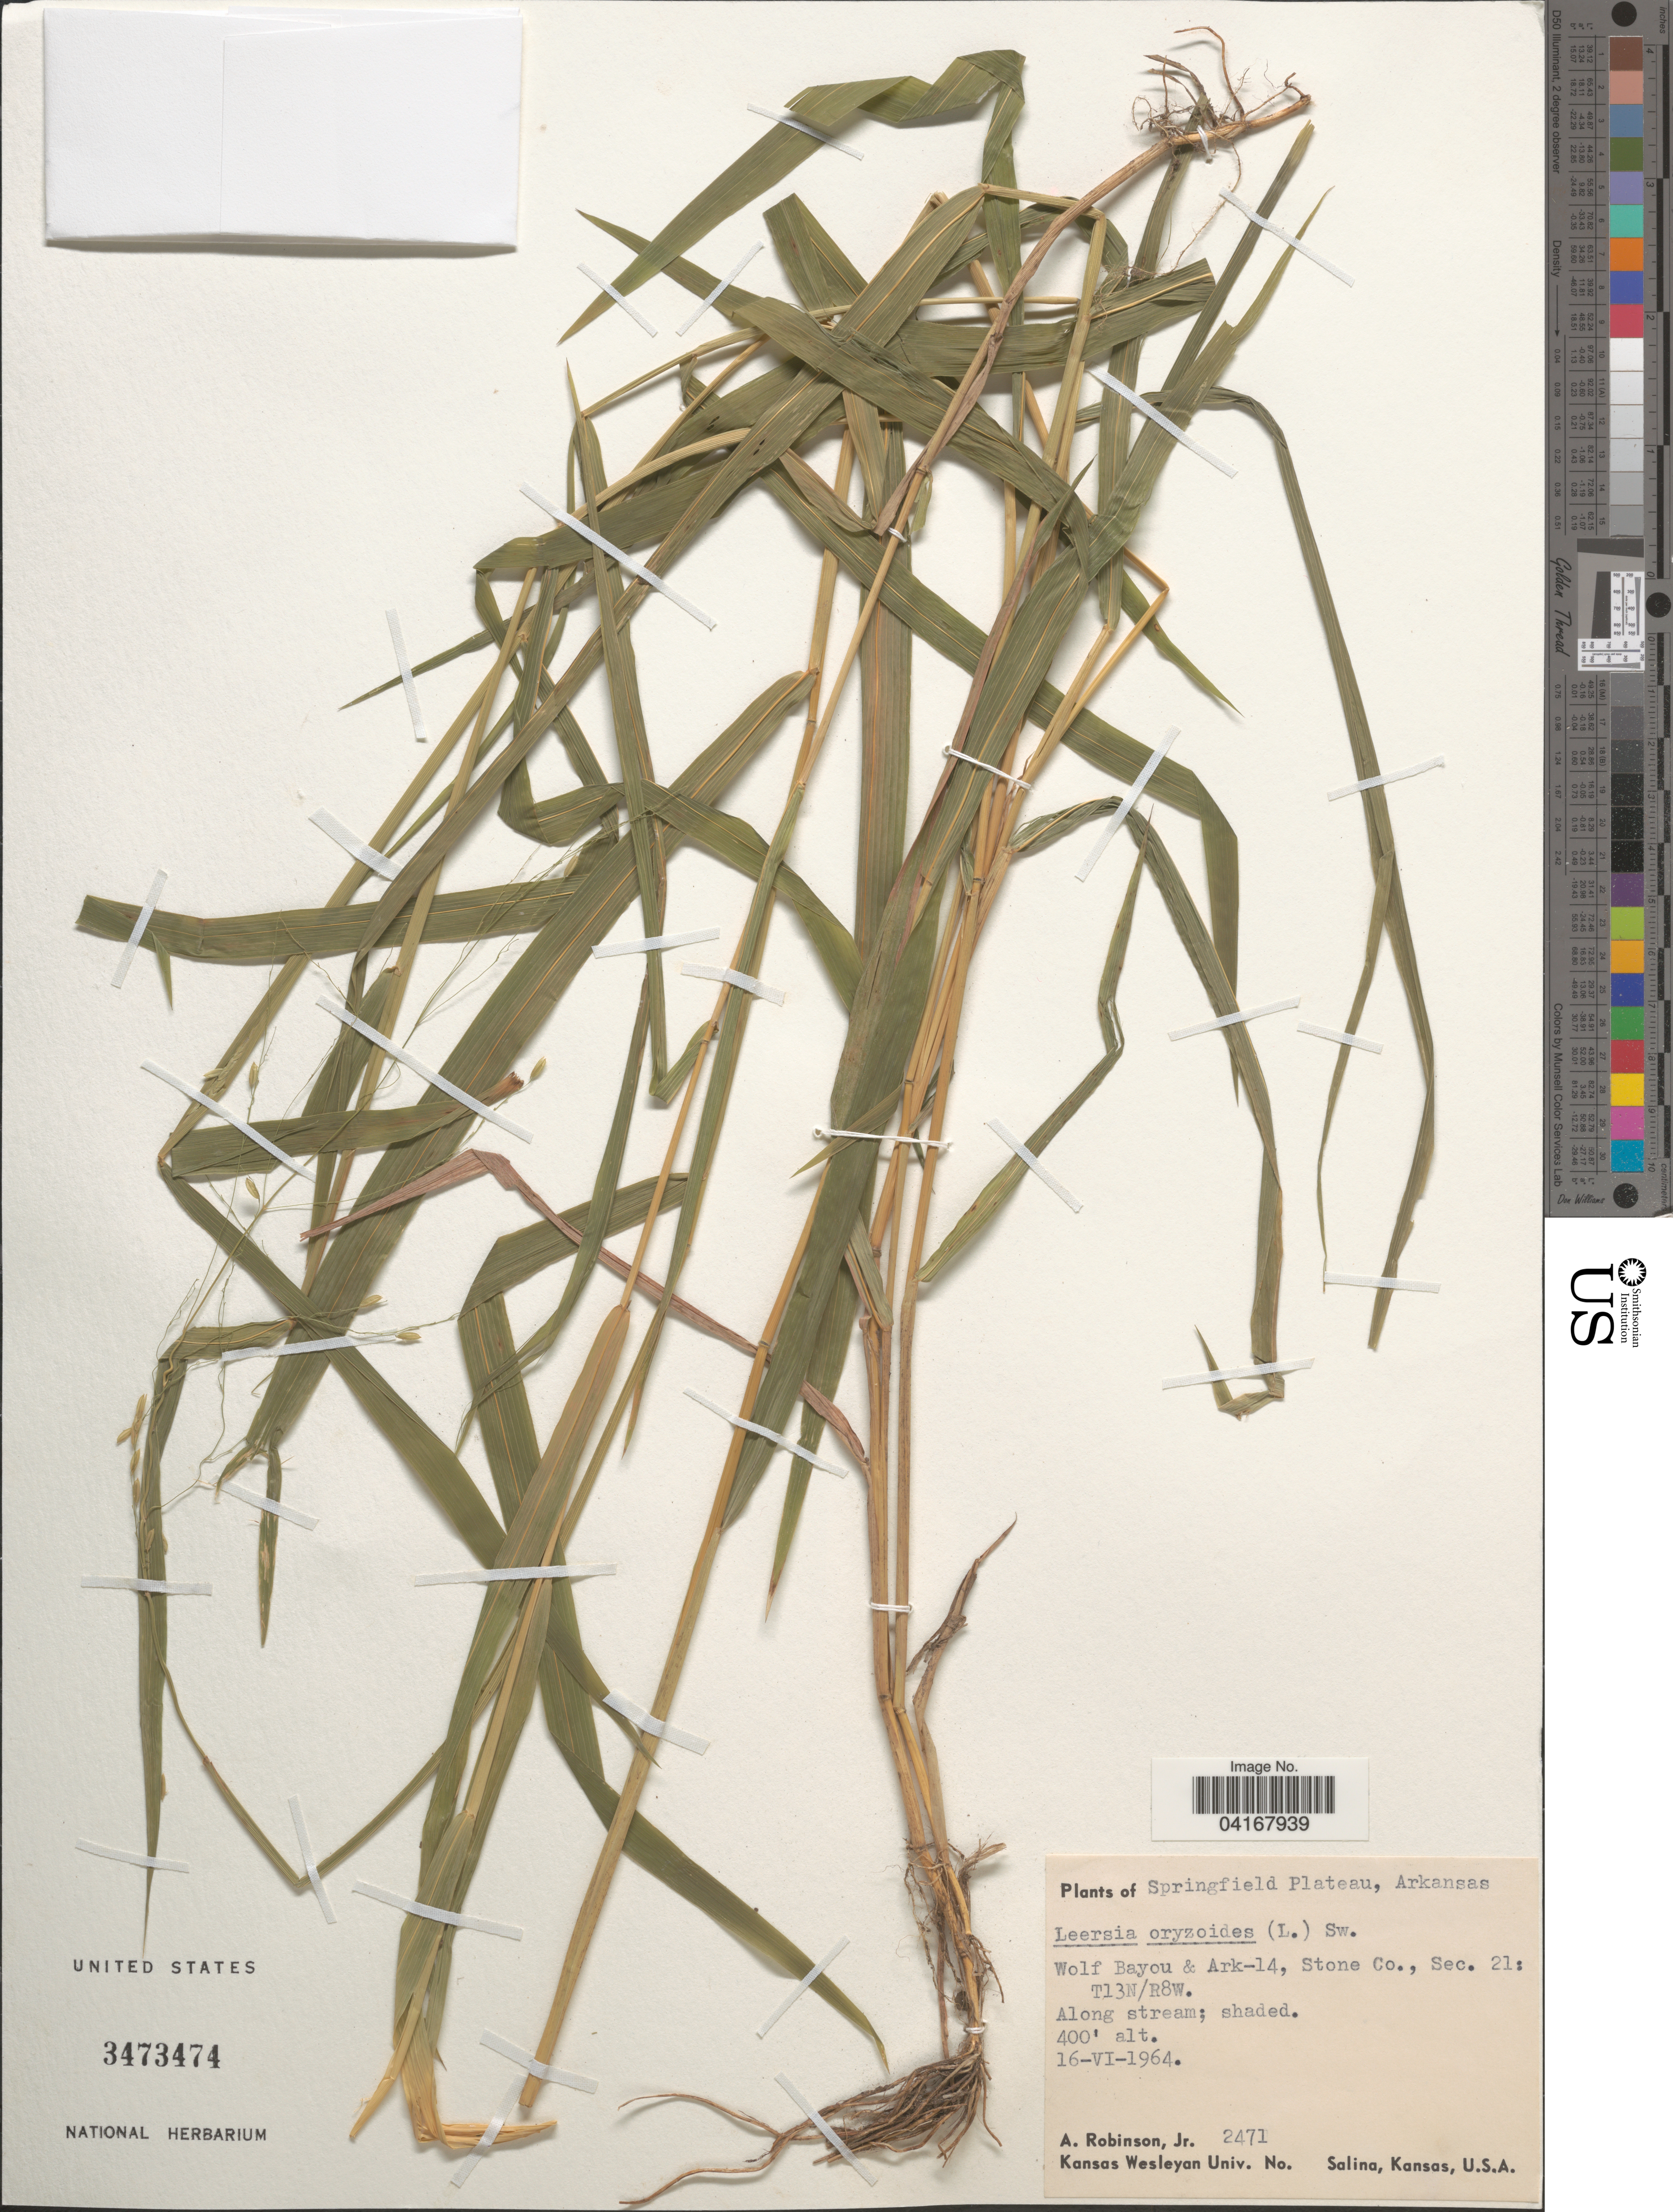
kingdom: Plantae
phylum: Tracheophyta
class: Liliopsida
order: Poales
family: Poaceae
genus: Leersia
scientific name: Leersia oryzoides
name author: (L.) Sw.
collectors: A. Robinson Jr.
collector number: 2471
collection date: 1964-06-16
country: United States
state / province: Arkansas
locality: Springfield Plateau. Wolf Bayou & Ark-14, Stone Co., Sec. 21: T13N/R8W.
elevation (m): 122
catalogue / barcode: US 3473474